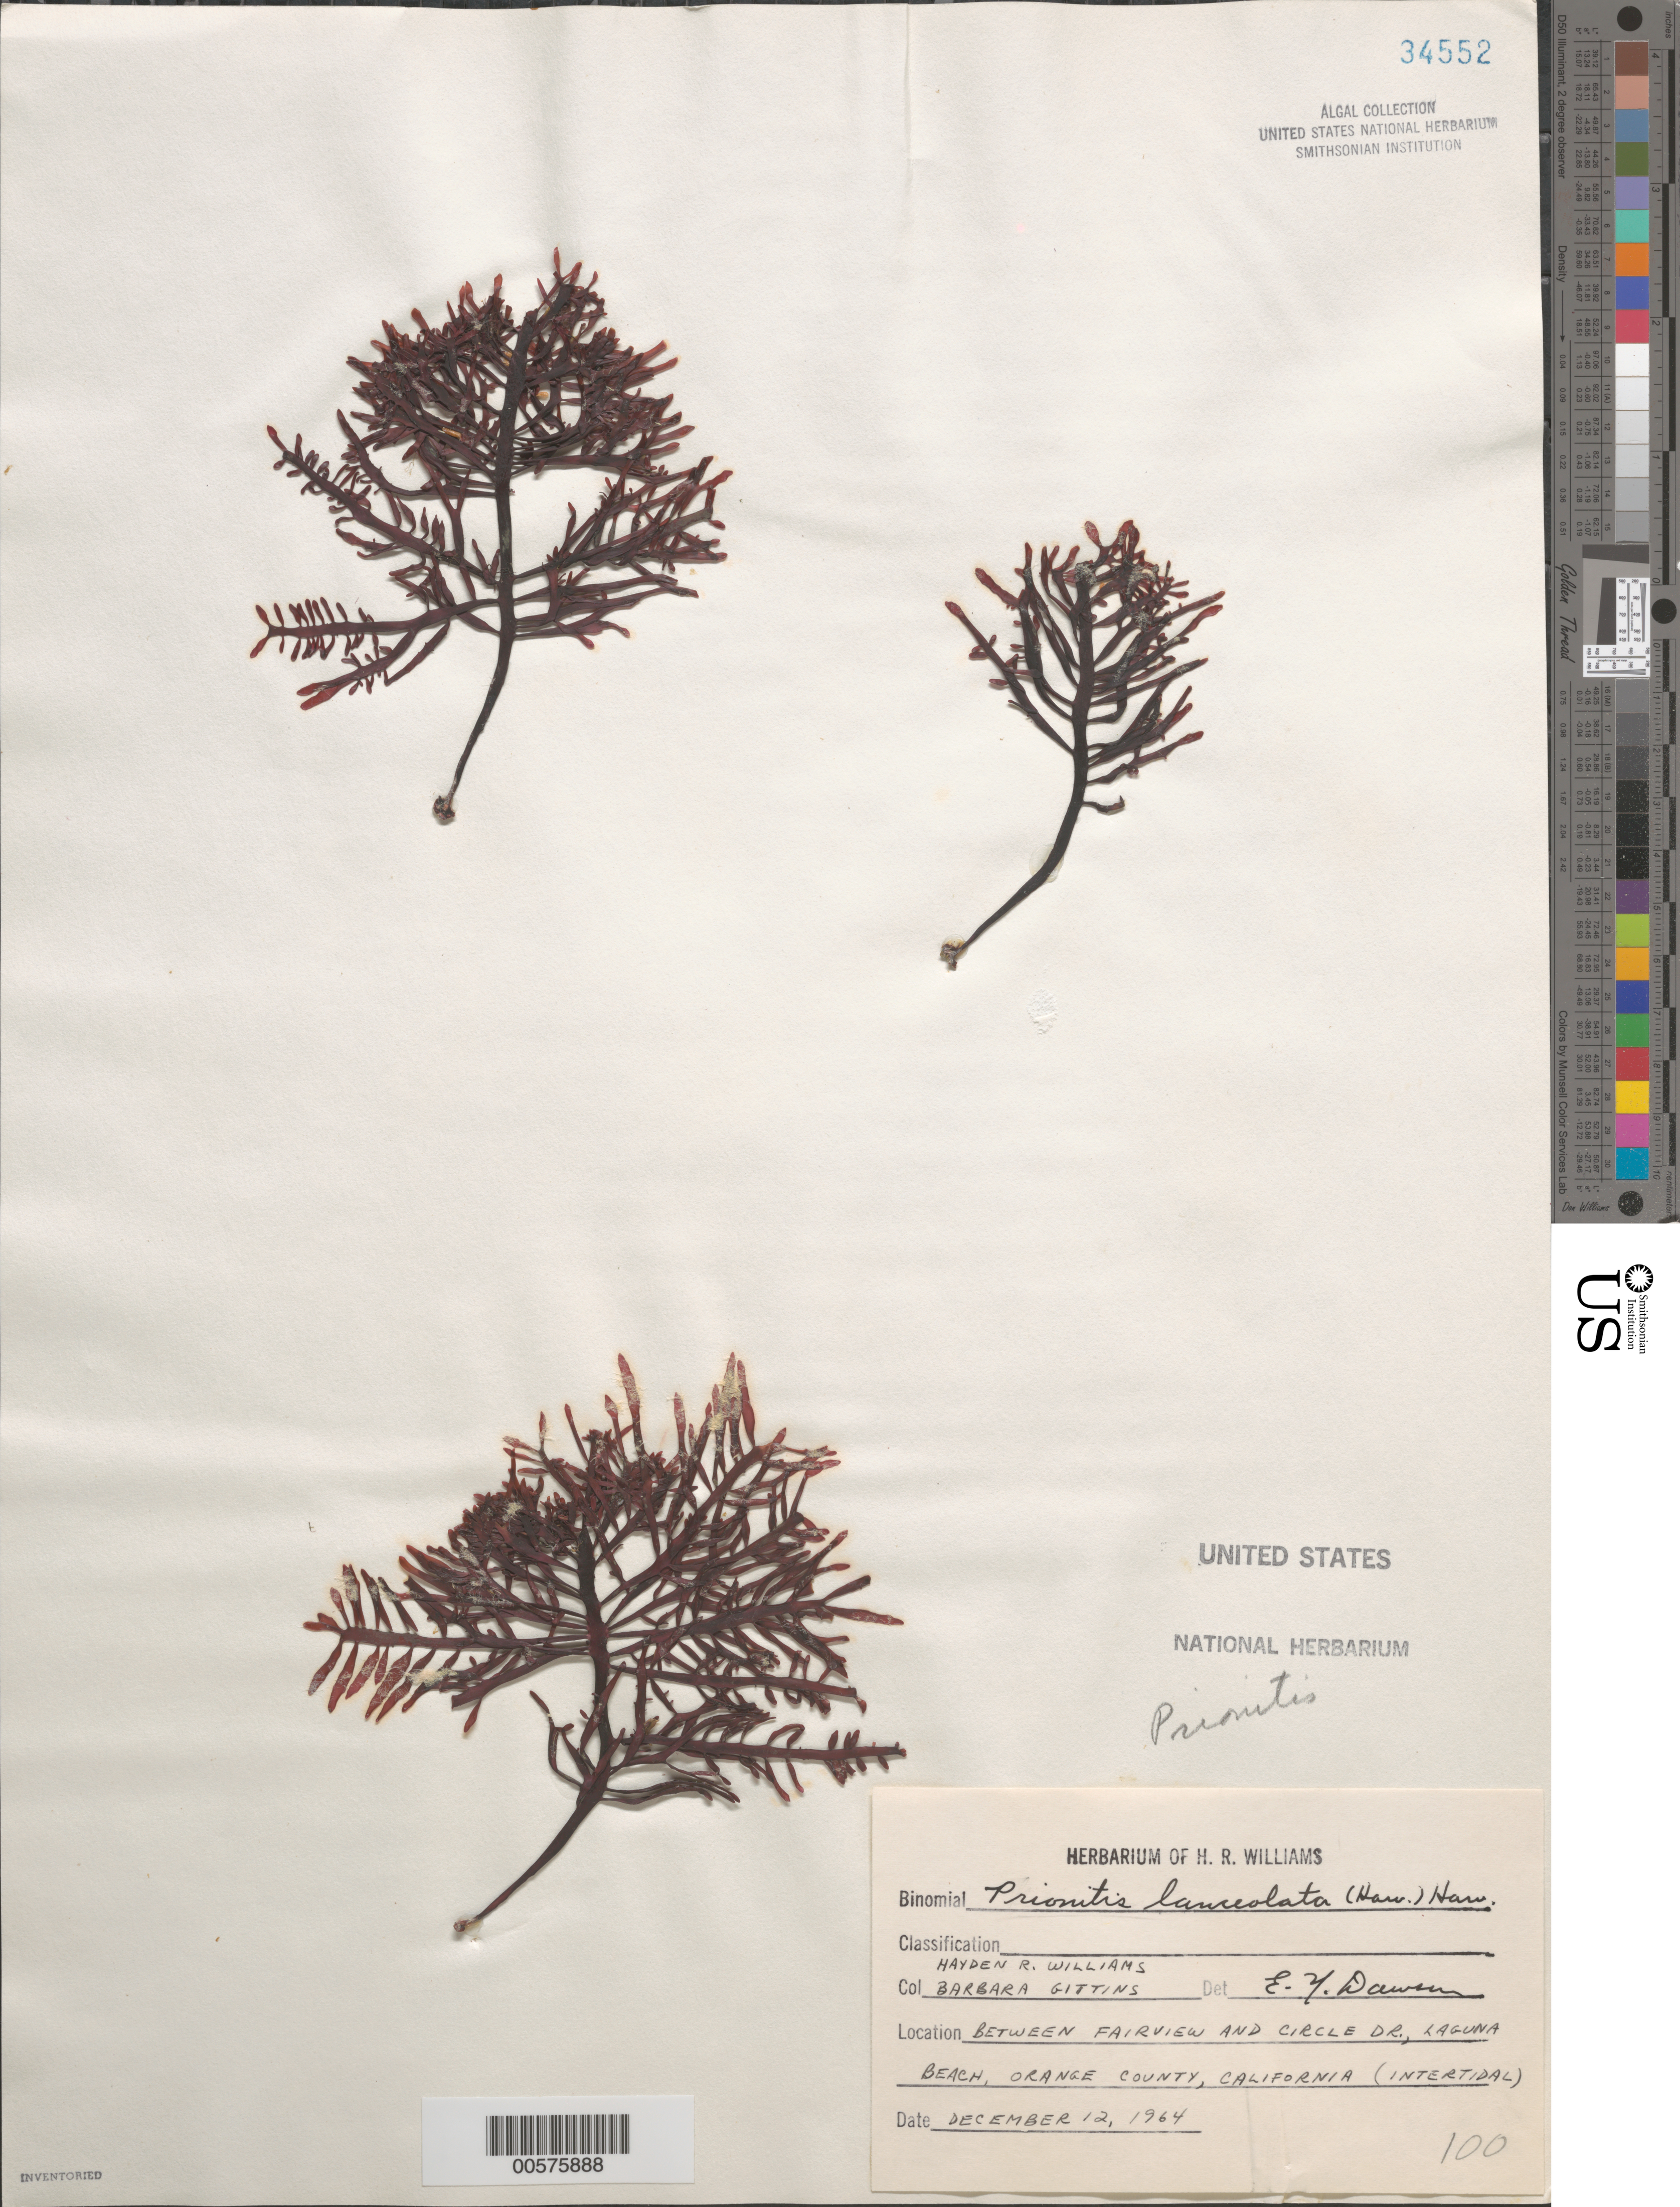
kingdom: Plantae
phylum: Rhodophyta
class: Florideophyceae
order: Cryptonemiales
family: Cryptonemiaceae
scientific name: Prionitis lanceolata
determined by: Dawson, E. Y.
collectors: H. R. Williams & B. Gittins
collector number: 100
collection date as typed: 12 Dec 1964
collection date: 1964-12-12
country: United States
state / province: California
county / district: Orange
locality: Laguna Beach, between Fairview and Circle Drive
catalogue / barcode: US 34552